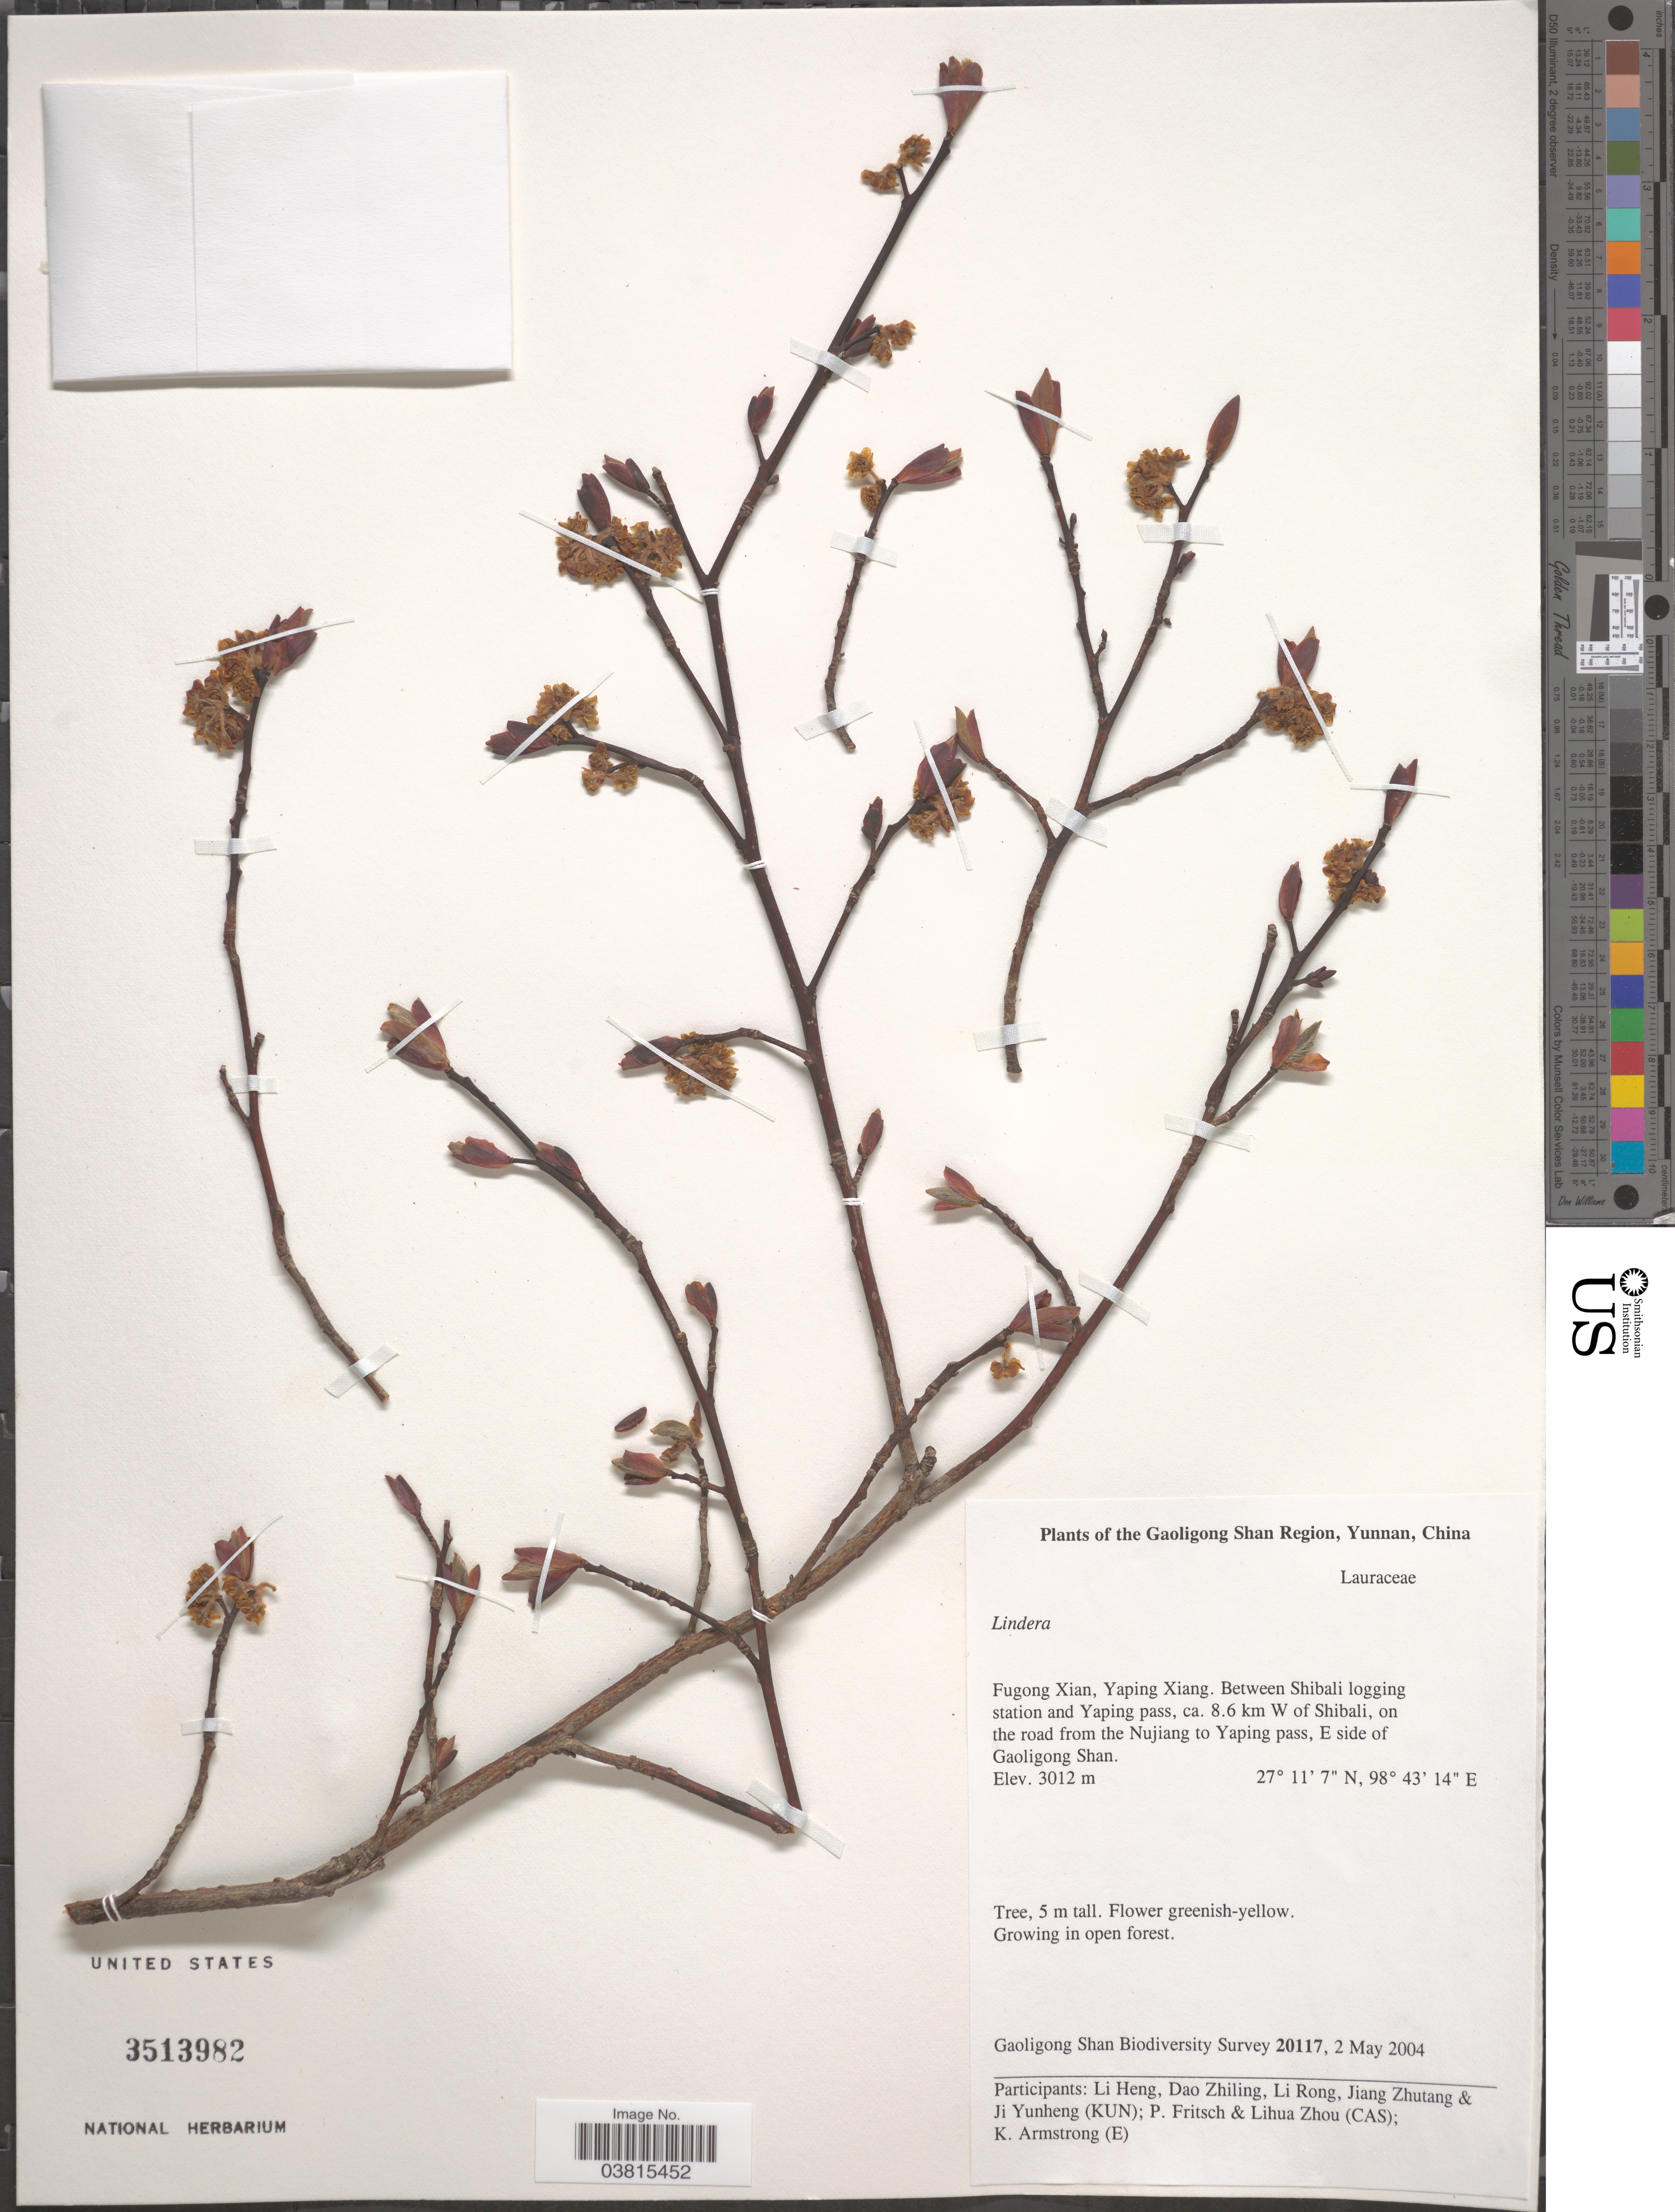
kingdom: Plantae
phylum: Tracheophyta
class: Magnoliopsida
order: Laurales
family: Lauraceae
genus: Lindera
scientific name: Lindera sp.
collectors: Gaoligong Shan Biodiversity Survey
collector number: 20117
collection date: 2004-05-02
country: China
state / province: Yunnan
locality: The Gaoligong Shan Region. Fugong Xian, Yaping Xiang. Between Shibali logging station and Yaping pass, ca. 8.6 km W of Shibali, on the road from the Nujiang to Yaping Pass, E side of Gaoligong Shan.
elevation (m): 3012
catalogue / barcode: US 3513982